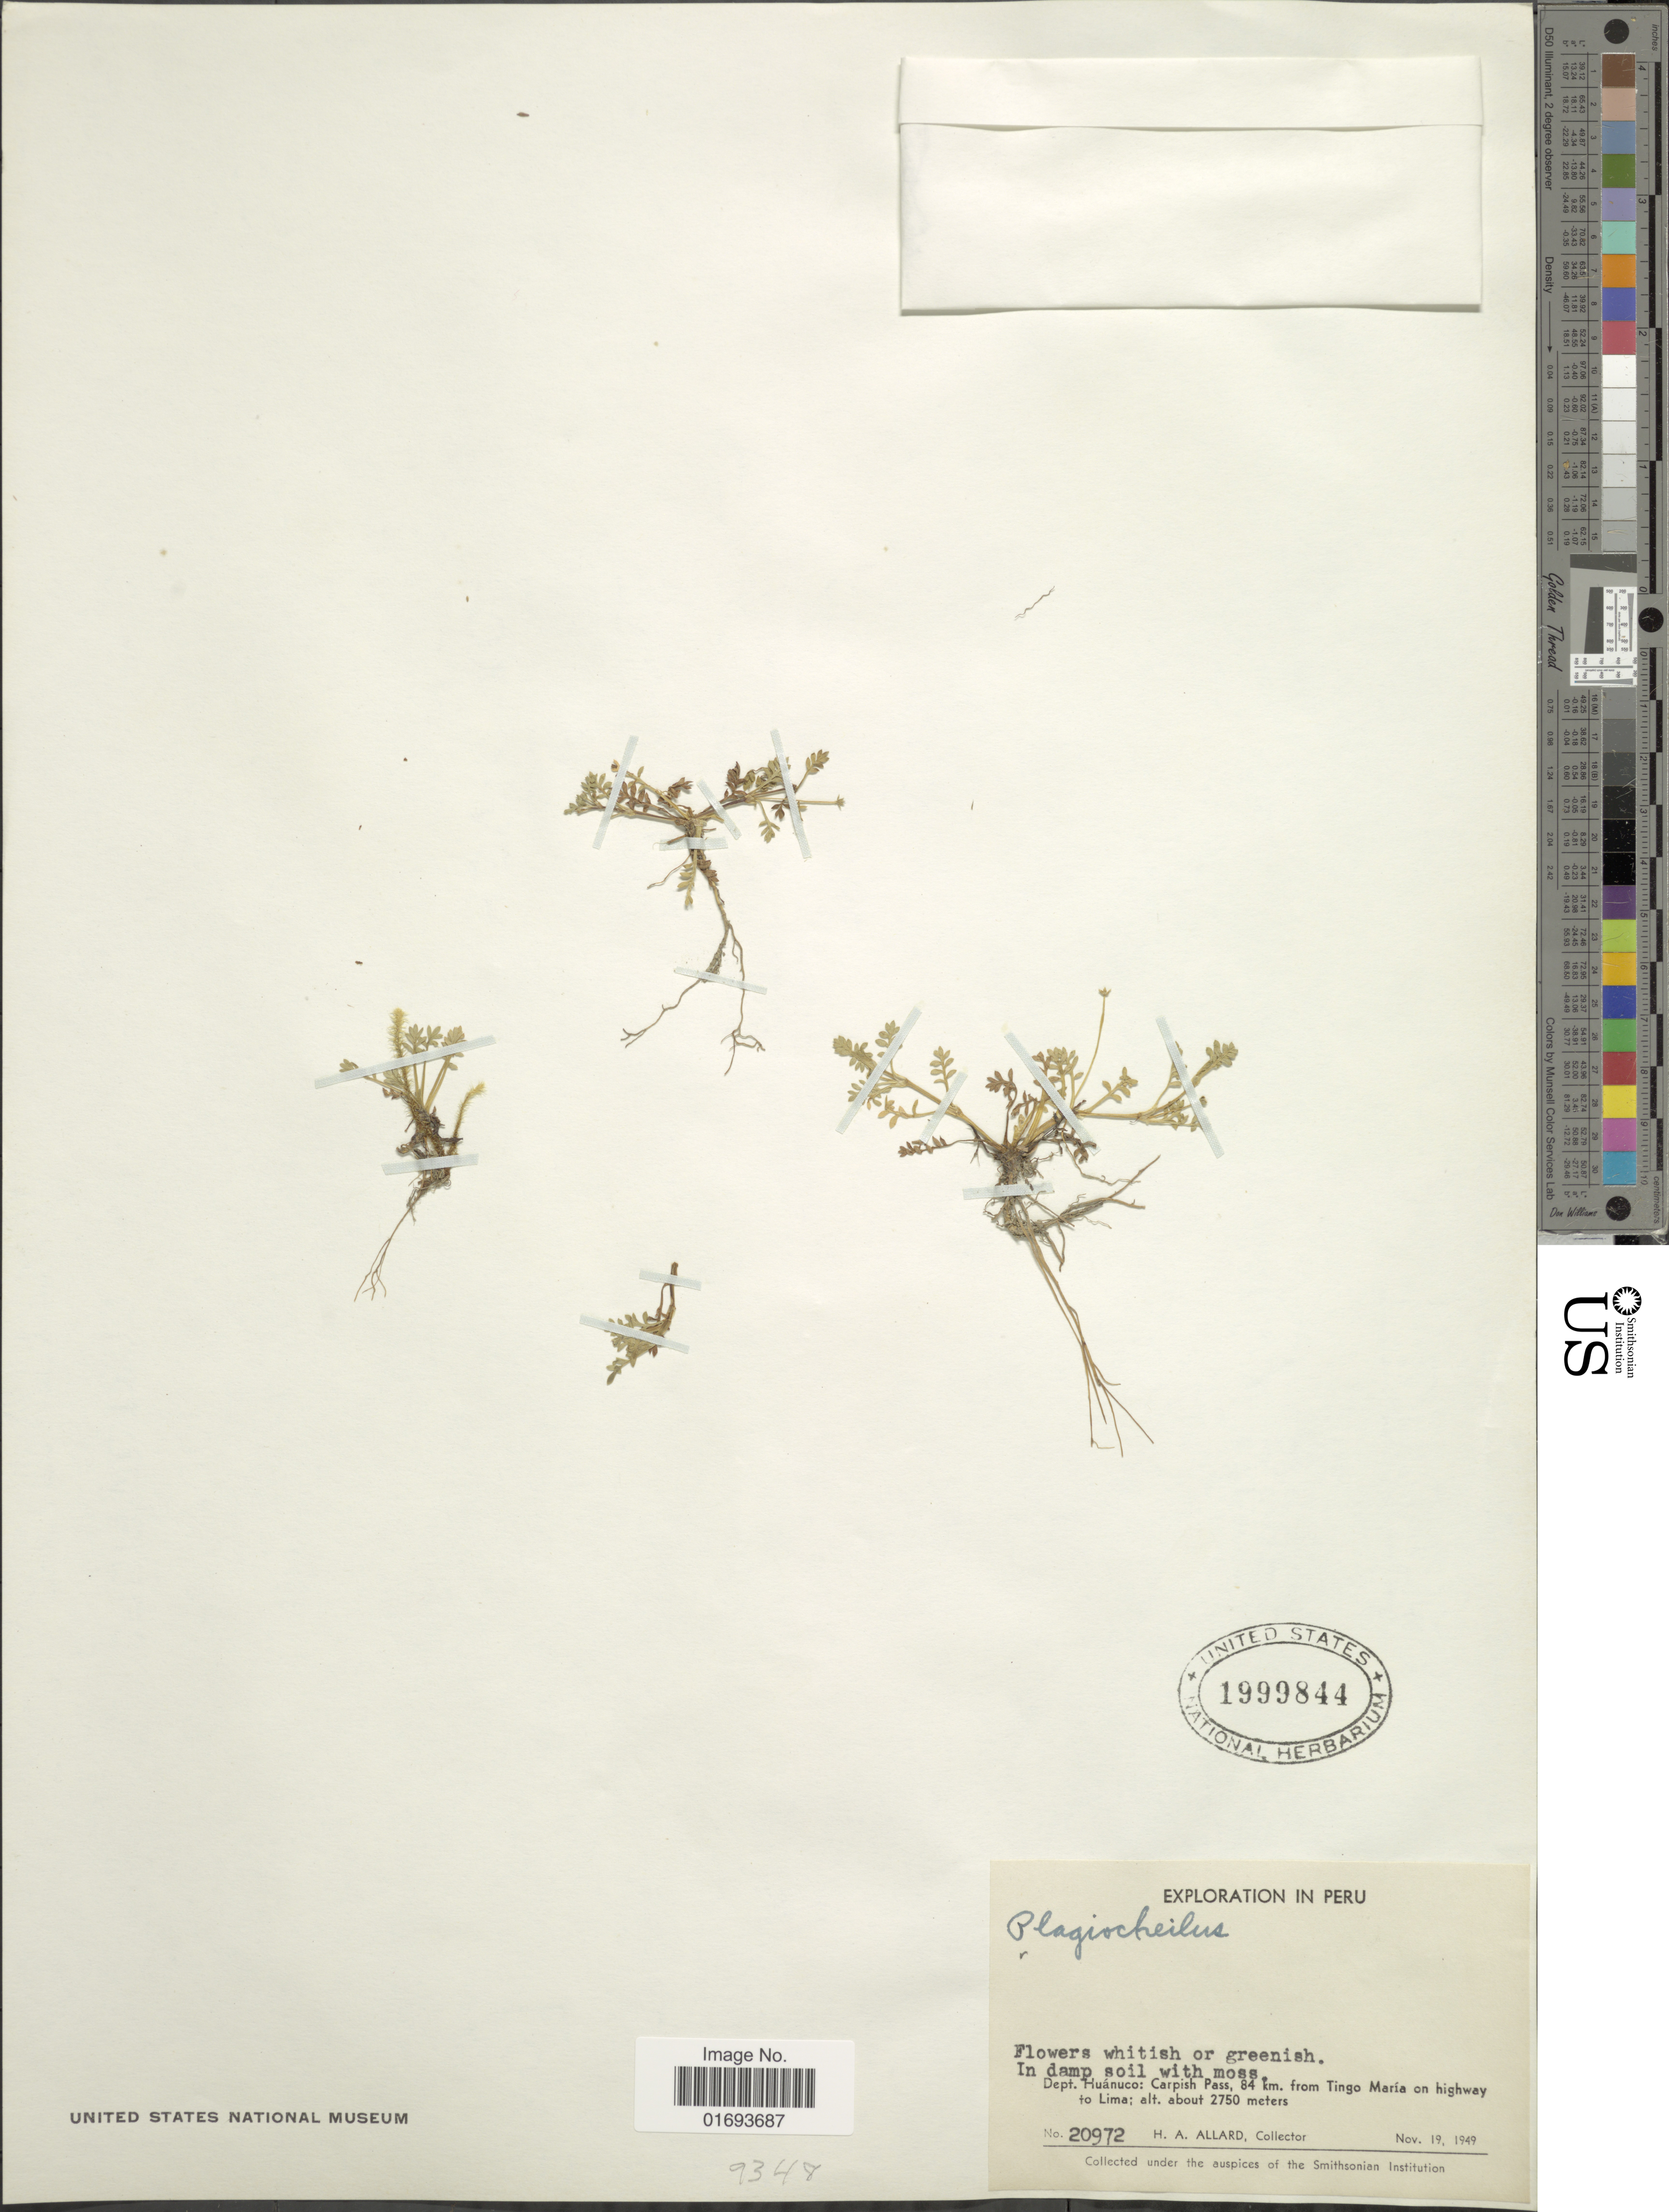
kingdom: Plantae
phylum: Tracheophyta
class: Magnoliopsida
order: Asterales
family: Asteraceae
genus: Plagiocheilus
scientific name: Plagiocheilus sp.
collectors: H. A. Allard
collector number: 20972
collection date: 1949-11-19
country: Peru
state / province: Huánuco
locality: Peru. Dept. Huánuco: Carpish Pass, 84 km. from Tingo Maria on highway to Lima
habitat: in damp soil with moss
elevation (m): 2750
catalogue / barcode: US 1999844